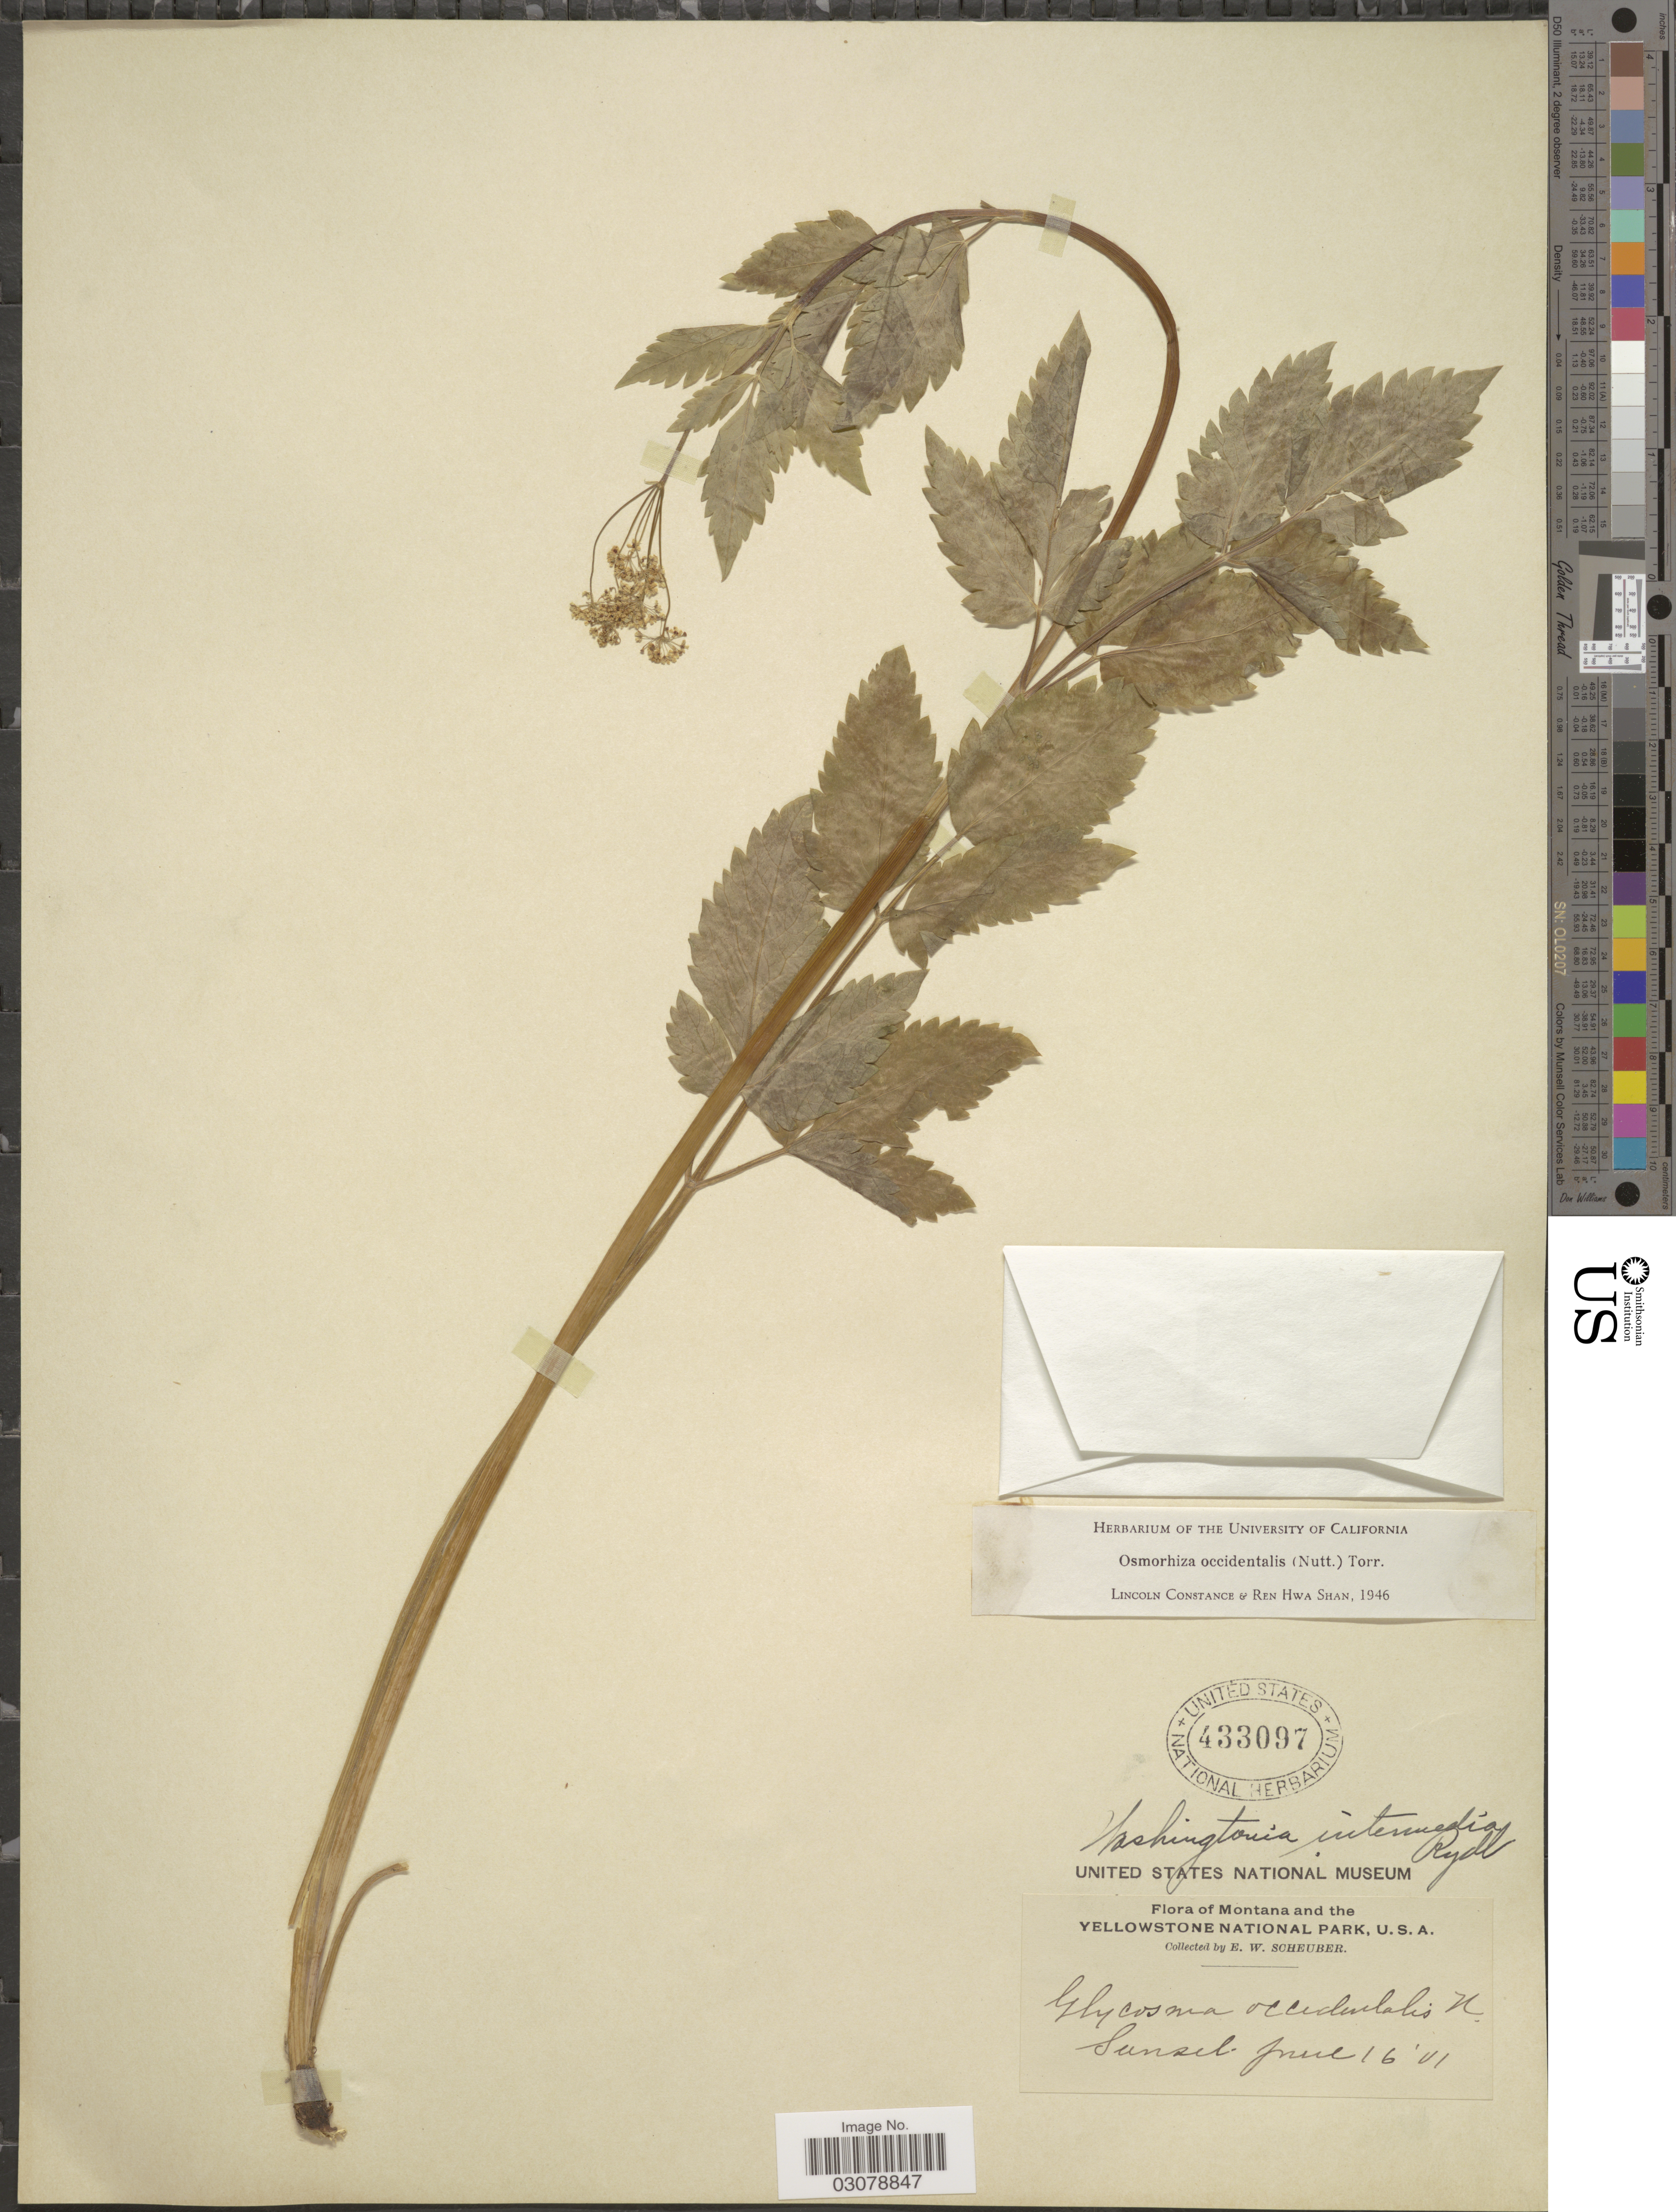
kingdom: Plantae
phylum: Tracheophyta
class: Magnoliopsida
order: Apiales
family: Apiaceae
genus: Osmorhiza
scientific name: Osmorhiza occidentalis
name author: (Nutt.) Torr.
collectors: E. Scheuber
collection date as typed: Transcribed d/m/y: 16/6/1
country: United States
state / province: Montana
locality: Montana and the Yellowstone National Park, Sunsel.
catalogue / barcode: US 433097